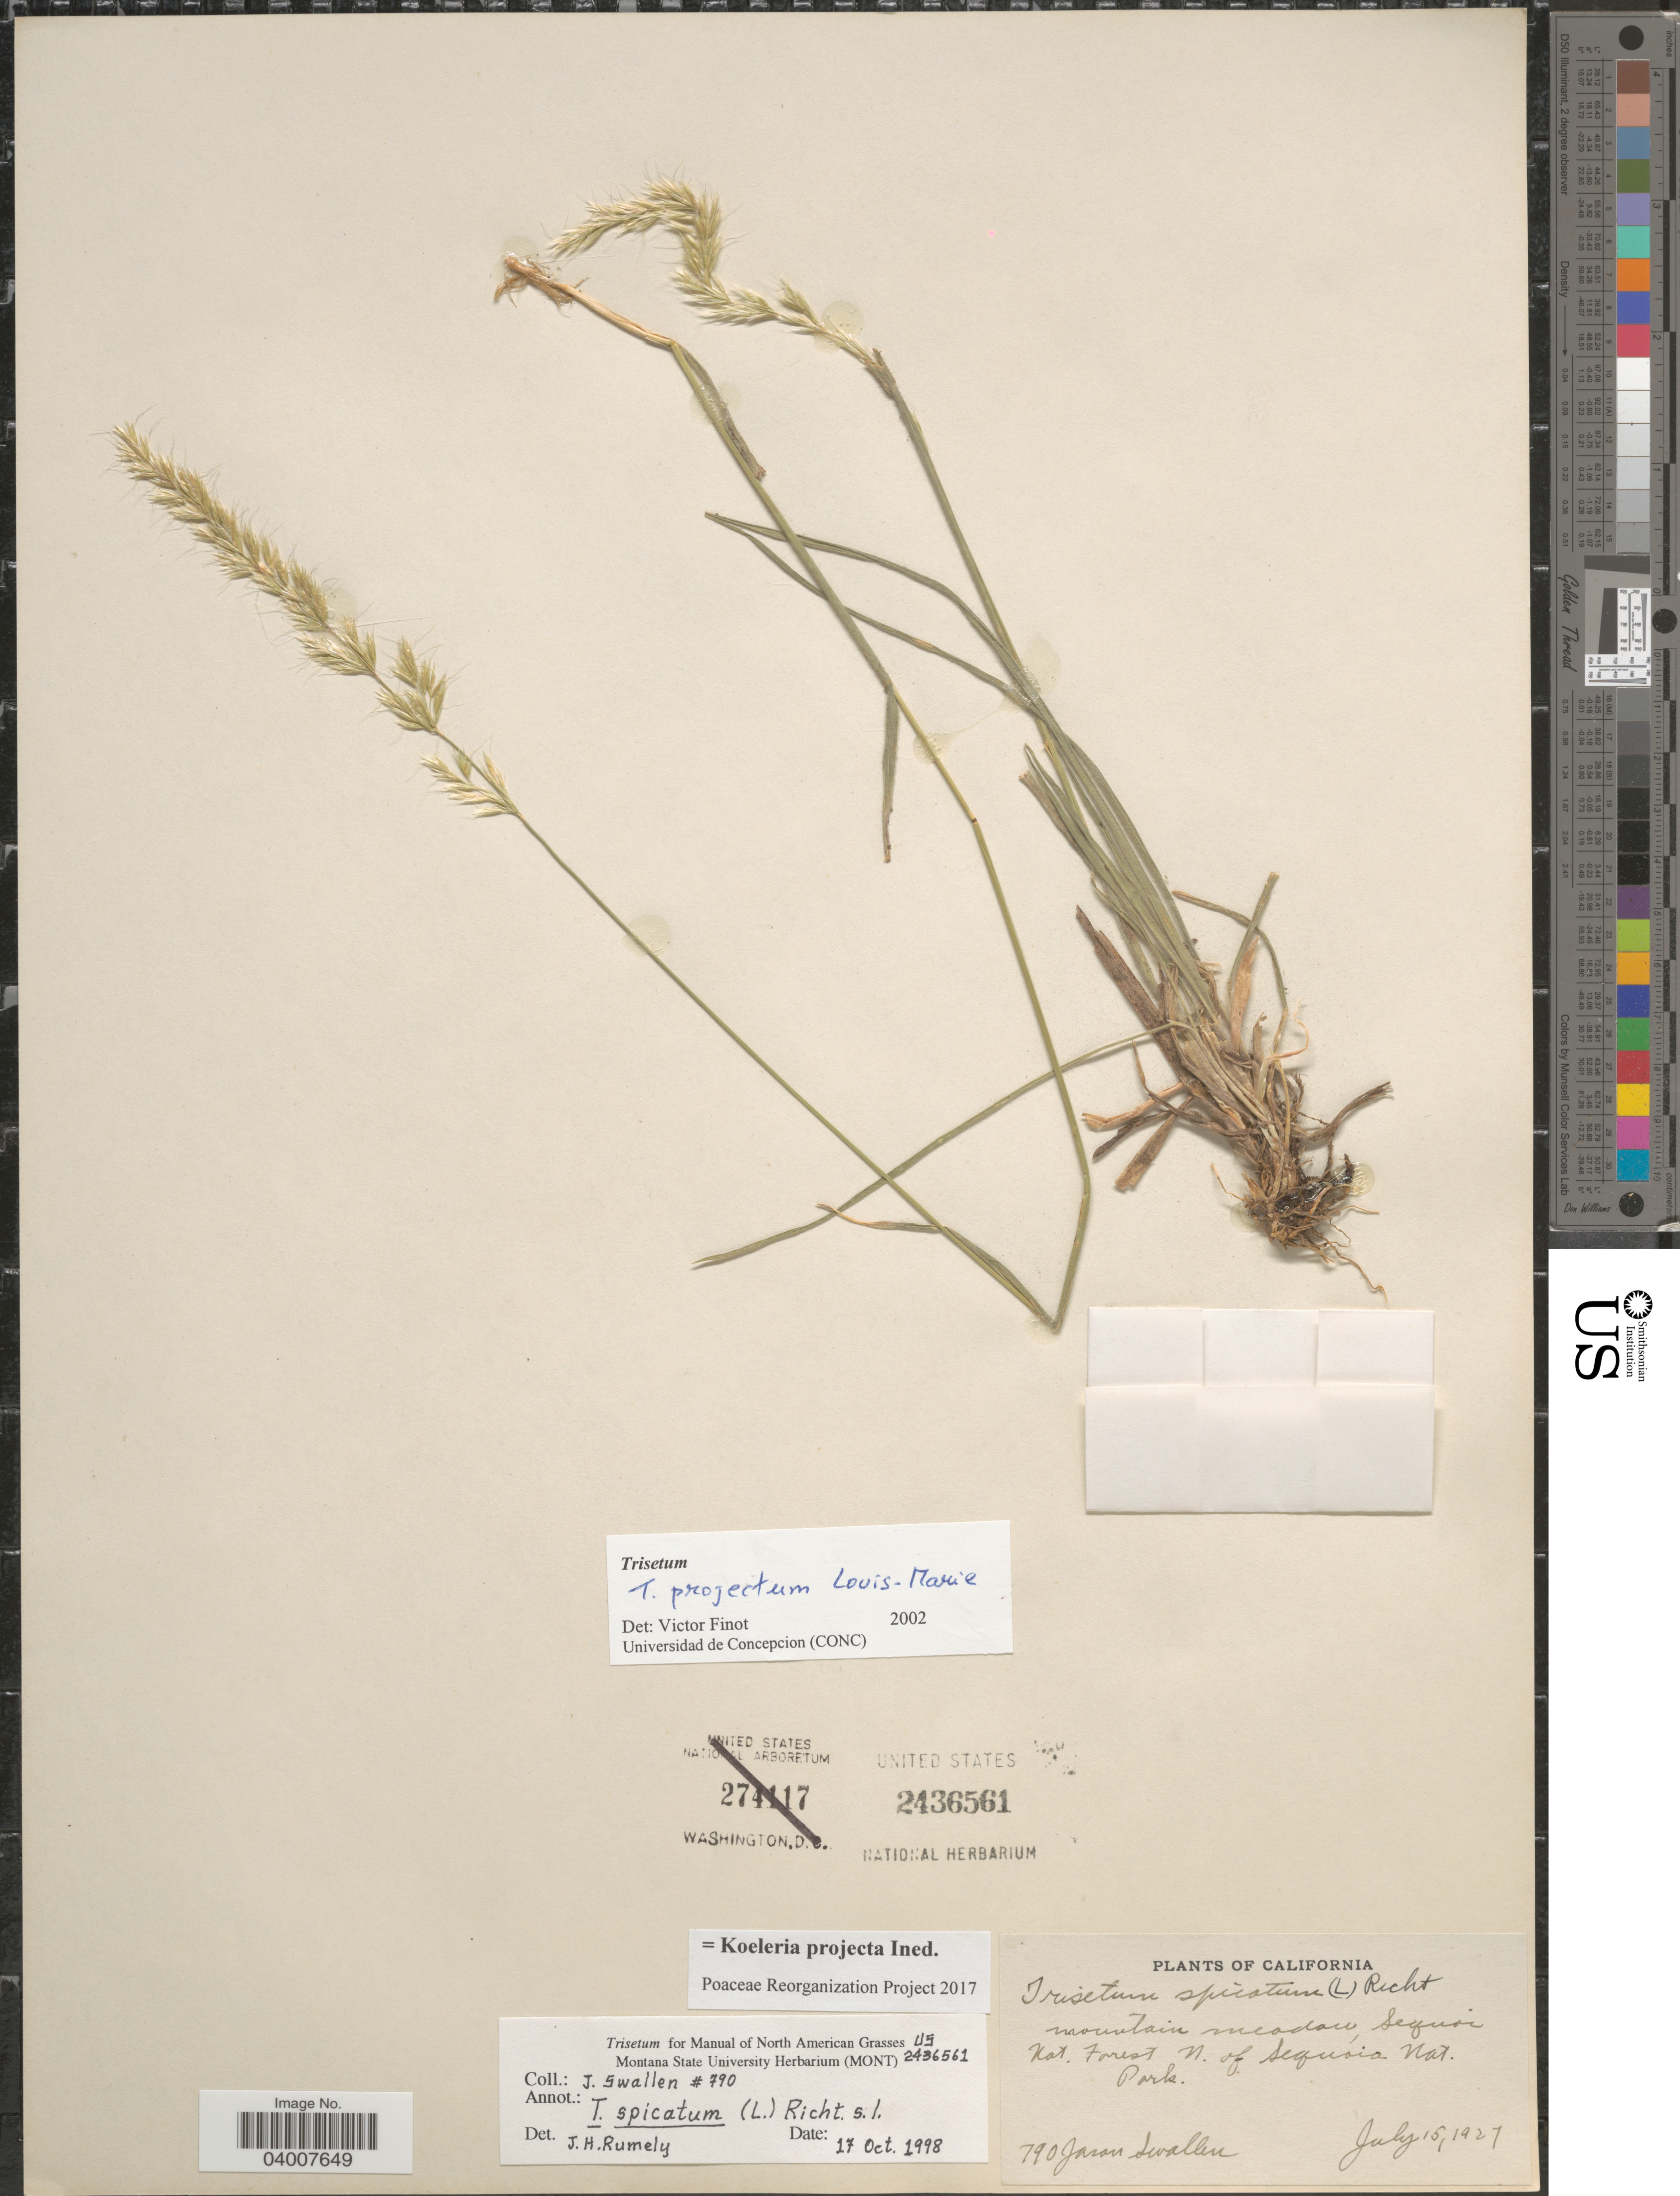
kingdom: Plantae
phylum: Tracheophyta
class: Liliopsida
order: Poales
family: Poaceae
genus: Koeleria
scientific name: Koeleria projecta ined.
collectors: J. R. Swallen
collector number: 790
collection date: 1927-07-15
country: United States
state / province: California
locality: Mountain meadow, Sequoia Nat. Forest, N. of Sequoia Nat. Park.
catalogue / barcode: US 2436561